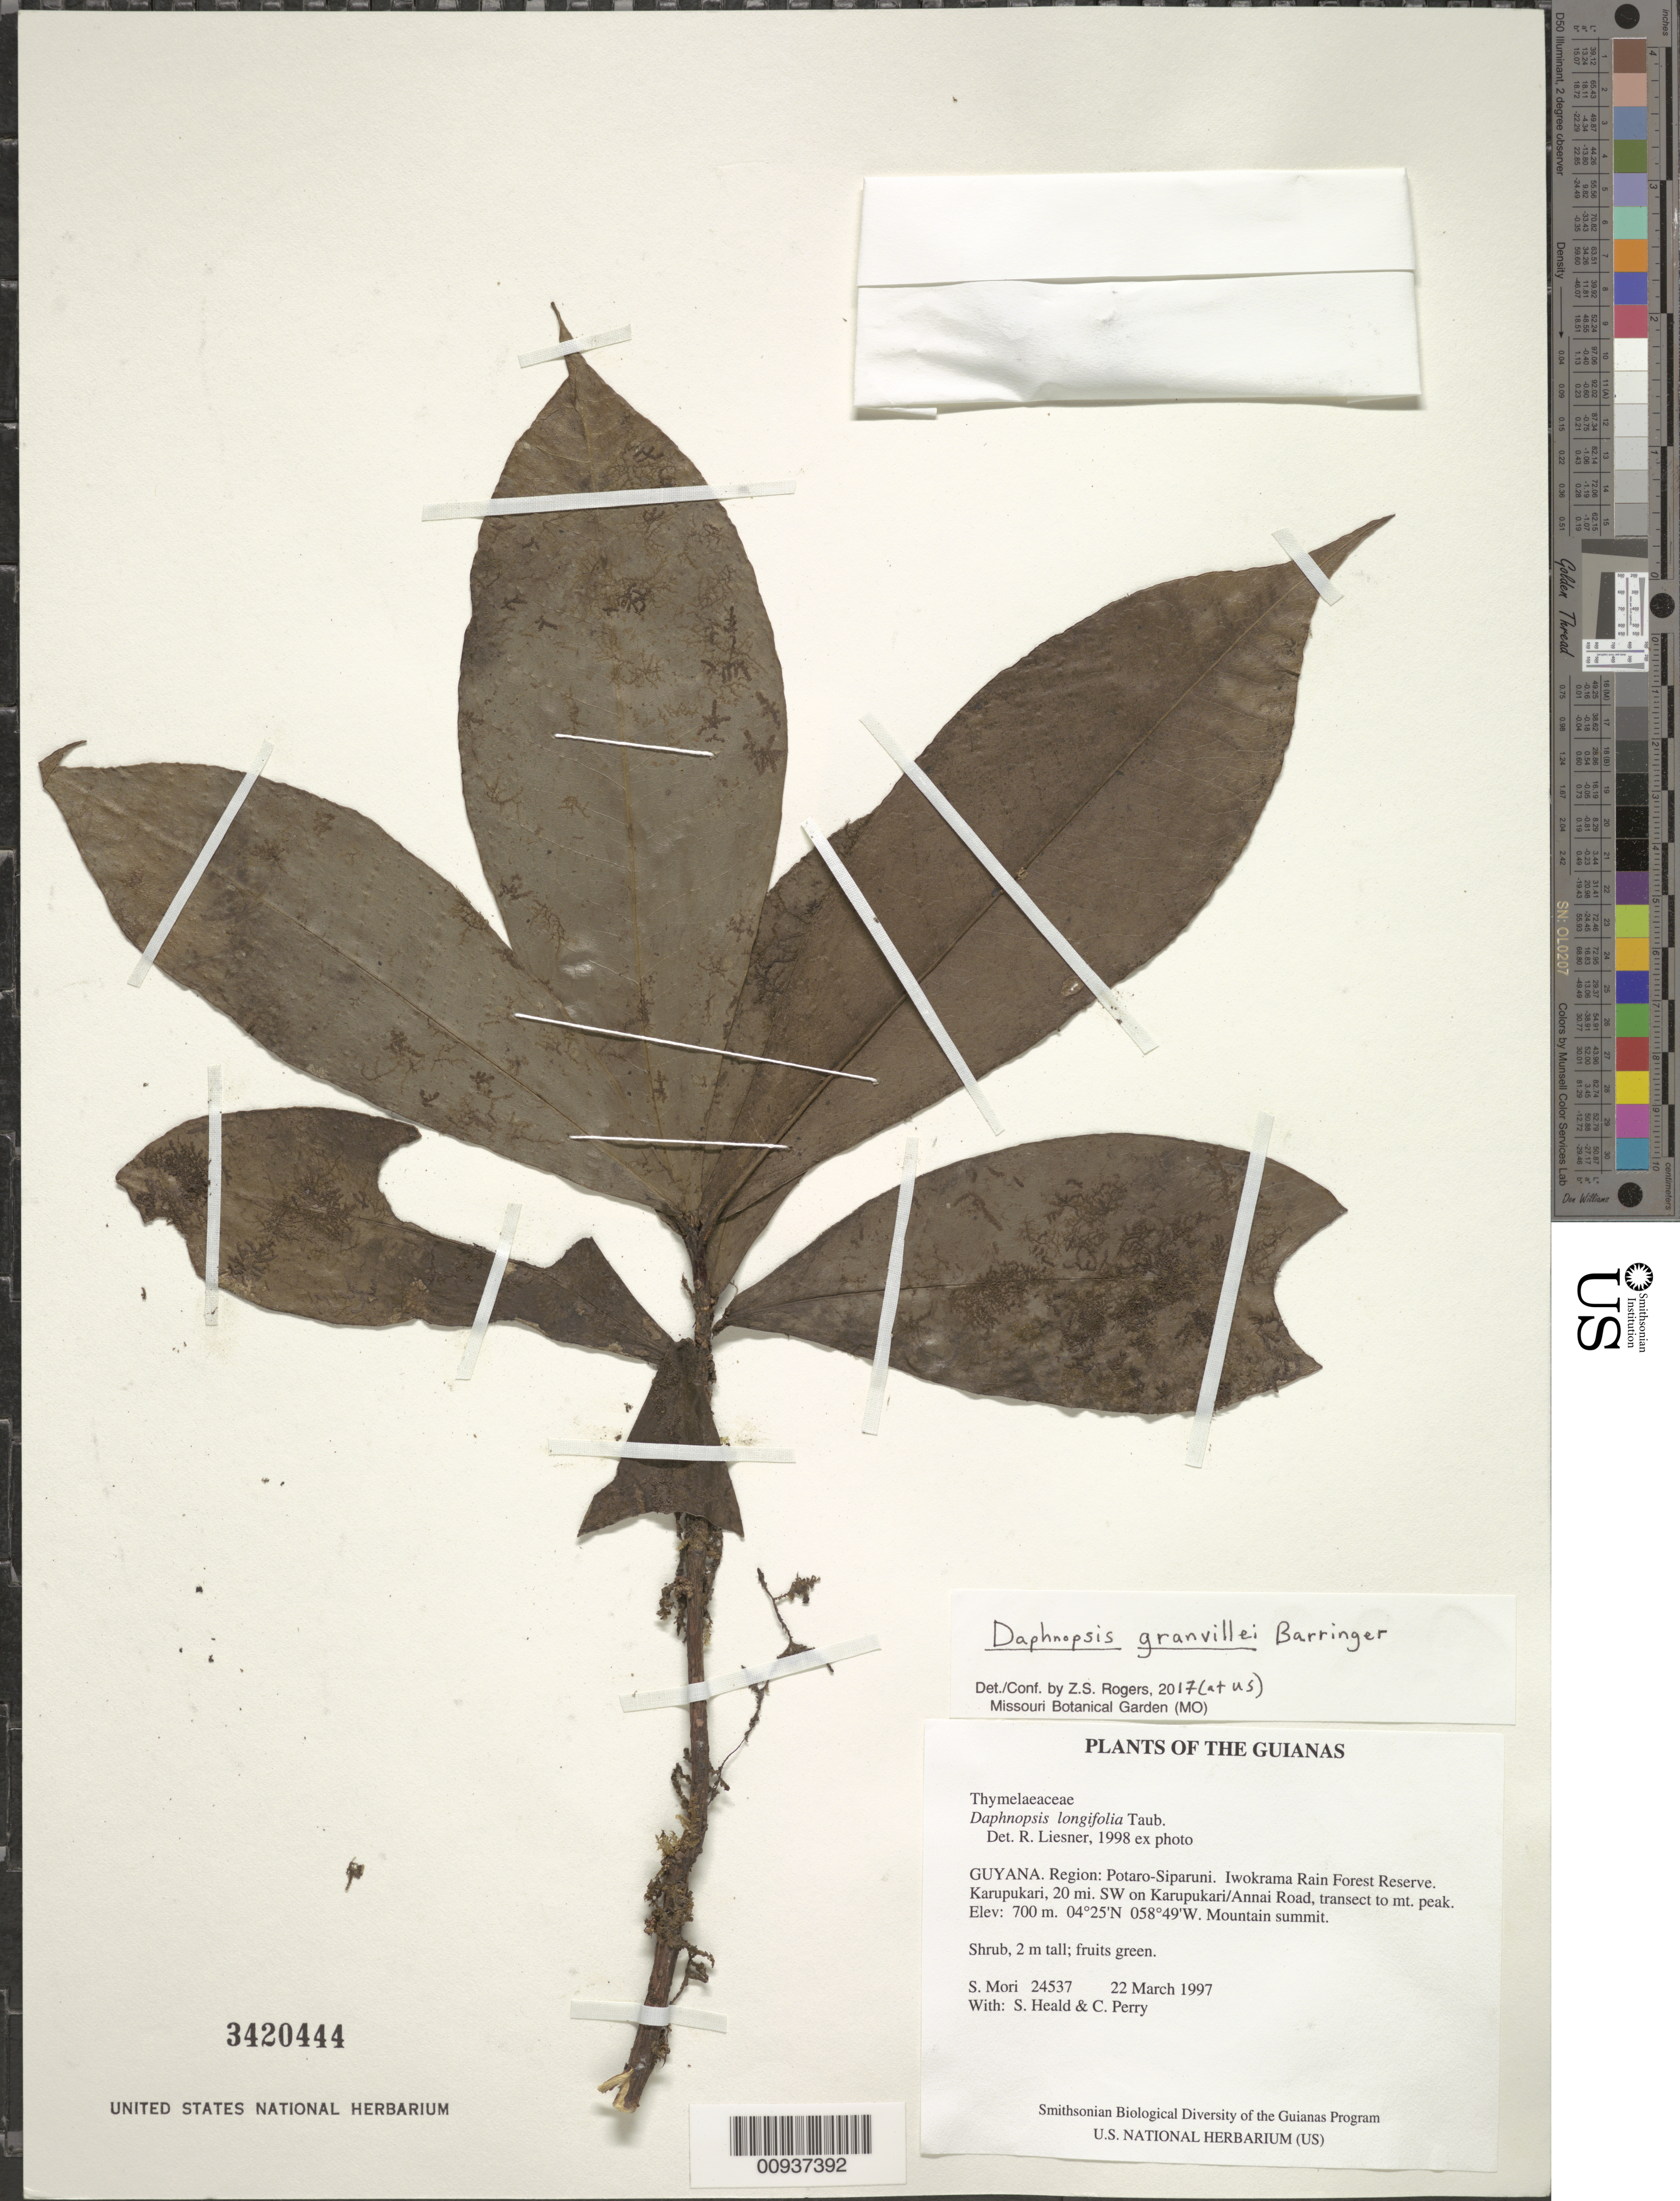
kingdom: Plantae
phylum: Tracheophyta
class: Magnoliopsida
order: Malvales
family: Thymelaeaceae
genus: Daphnopsis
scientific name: Daphnopsis granvillei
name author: Barringer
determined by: Rogers, Z. S.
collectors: S. Mori, S. Heald & C. Perry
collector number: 24537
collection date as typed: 22 March 1997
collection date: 1997-03-22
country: Guyana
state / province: Potaro-Siparuni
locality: Iwokrama Rain Forest Reserve. Karupukari, 20 mi. SW on Karupukari/Annai Road, transect to mt. peak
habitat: Mountain summit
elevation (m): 700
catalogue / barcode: US 3420444